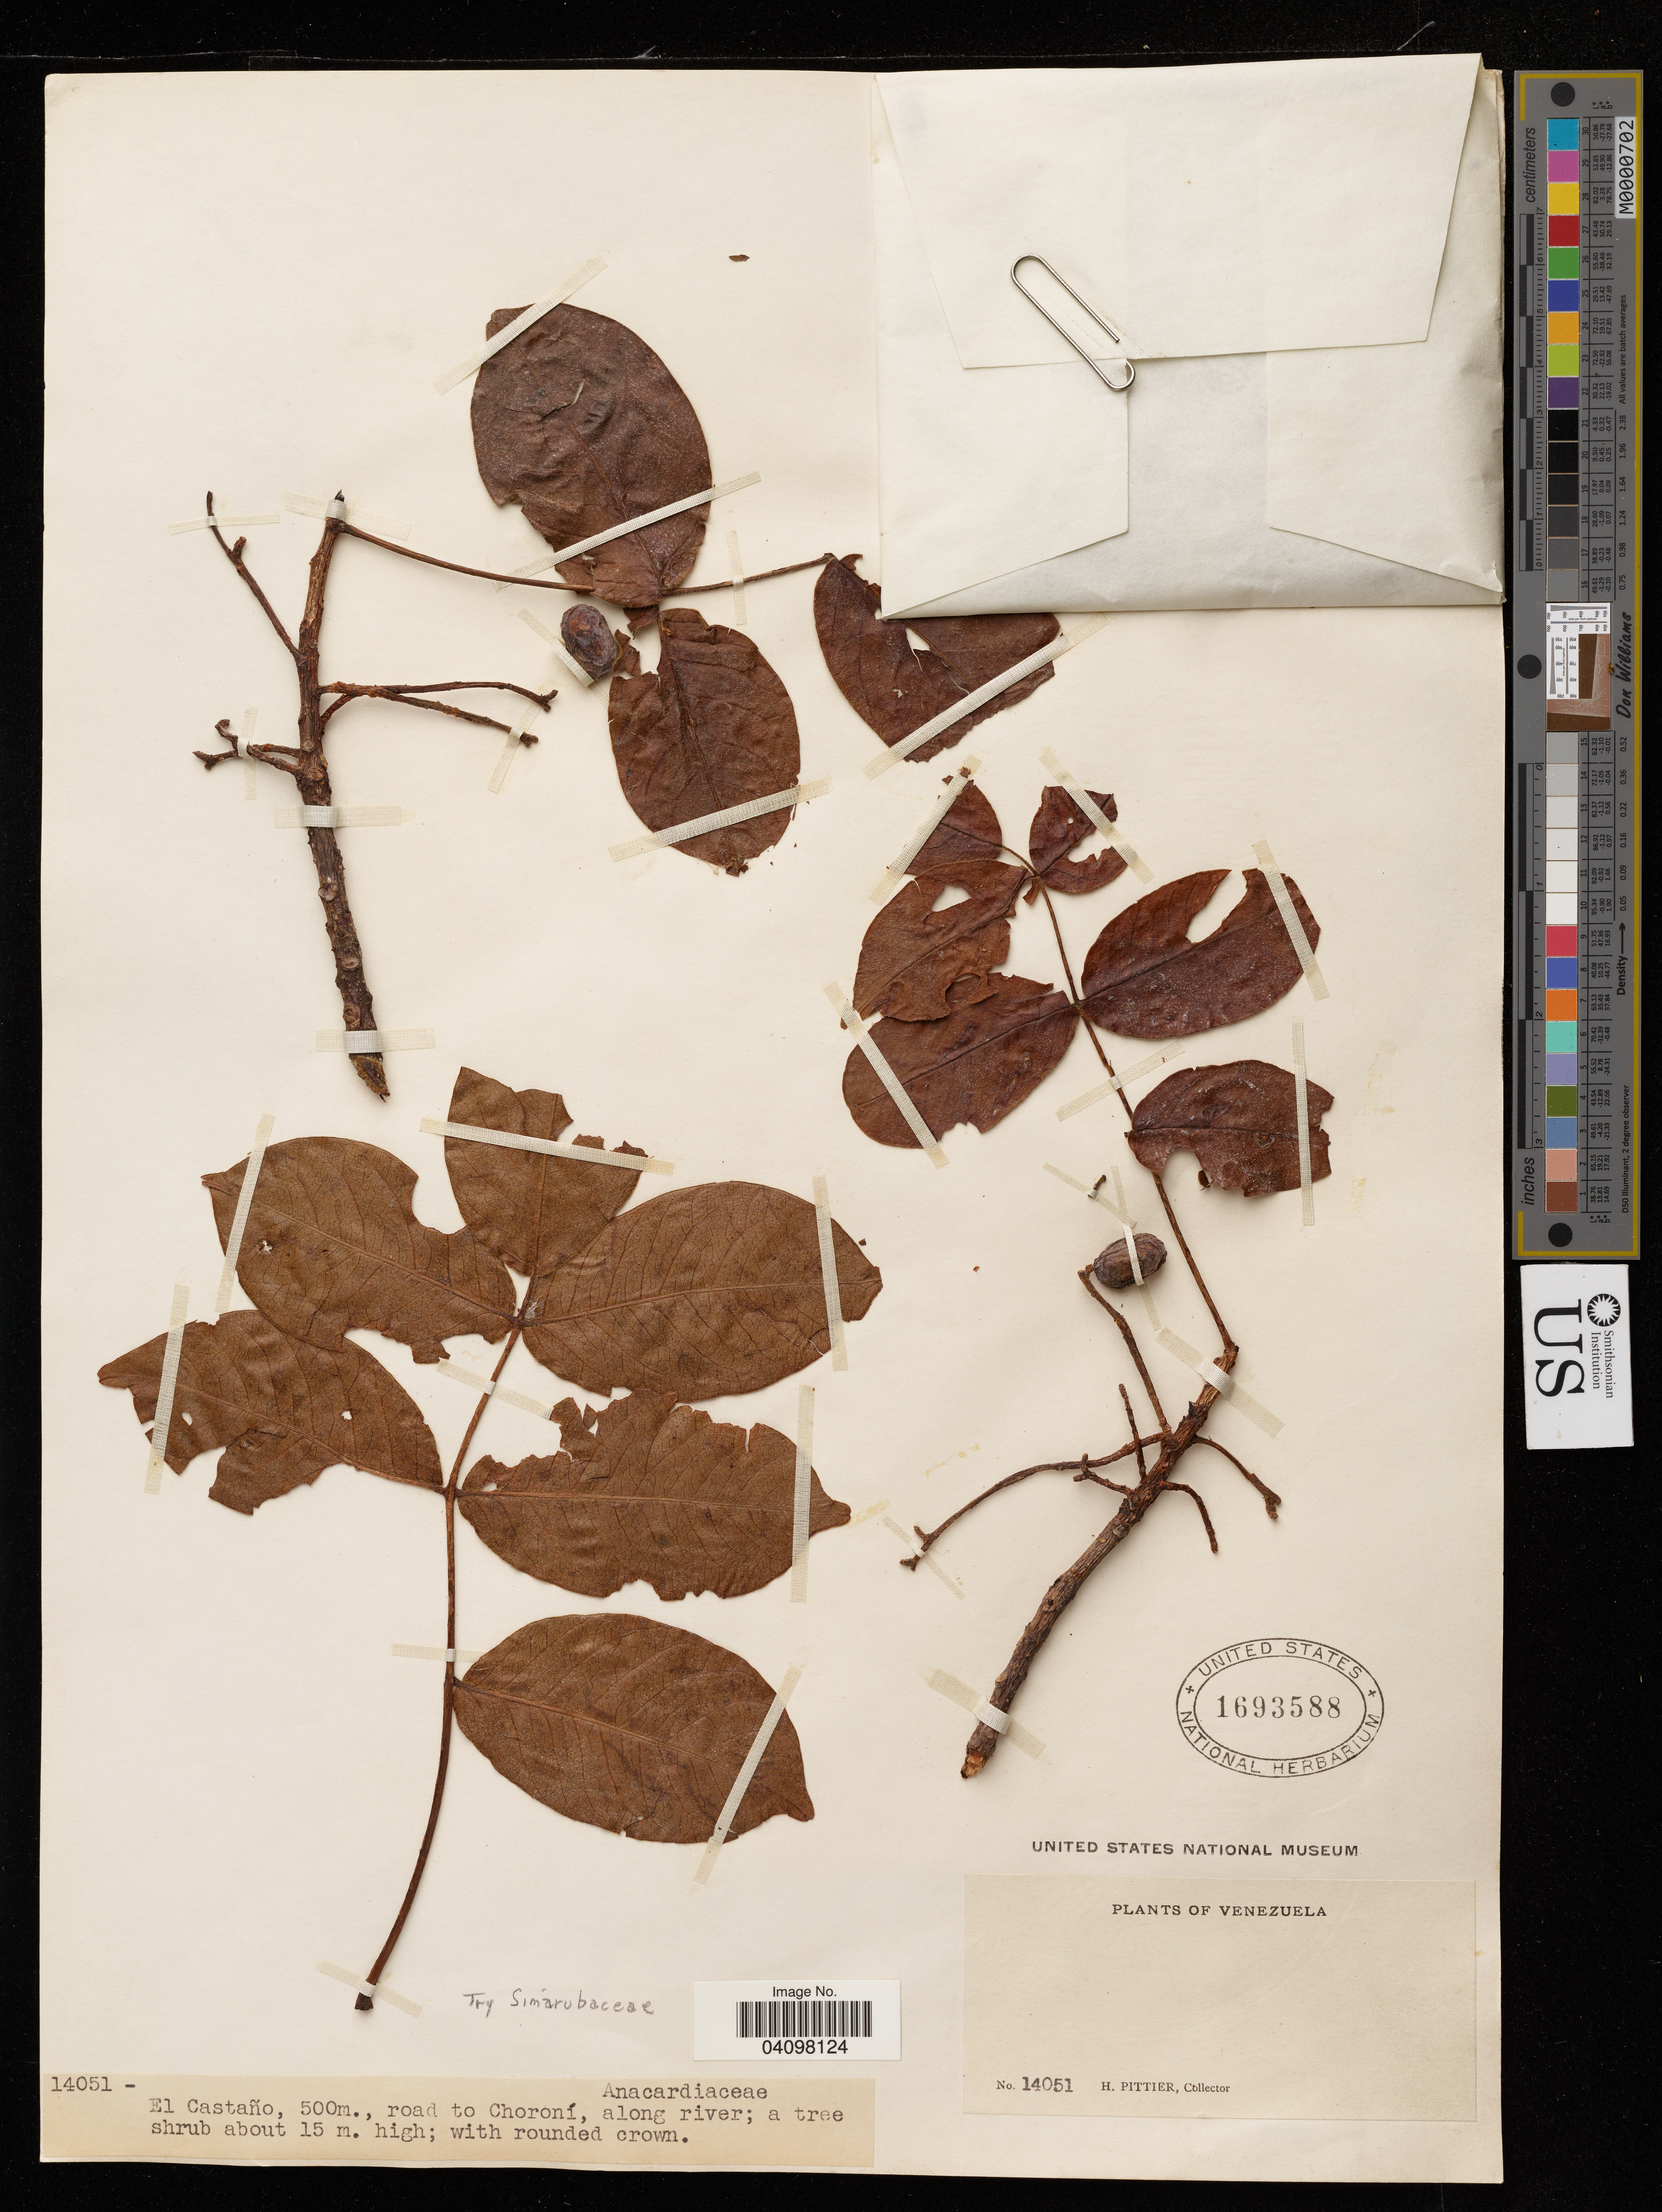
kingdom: Plantae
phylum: Tracheophyta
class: Magnoliopsida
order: Sapindales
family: Simaroubaceae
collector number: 14051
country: Venezuela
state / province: Aragua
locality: El Castaño, rood to Choroní.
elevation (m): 500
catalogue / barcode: US 1693588